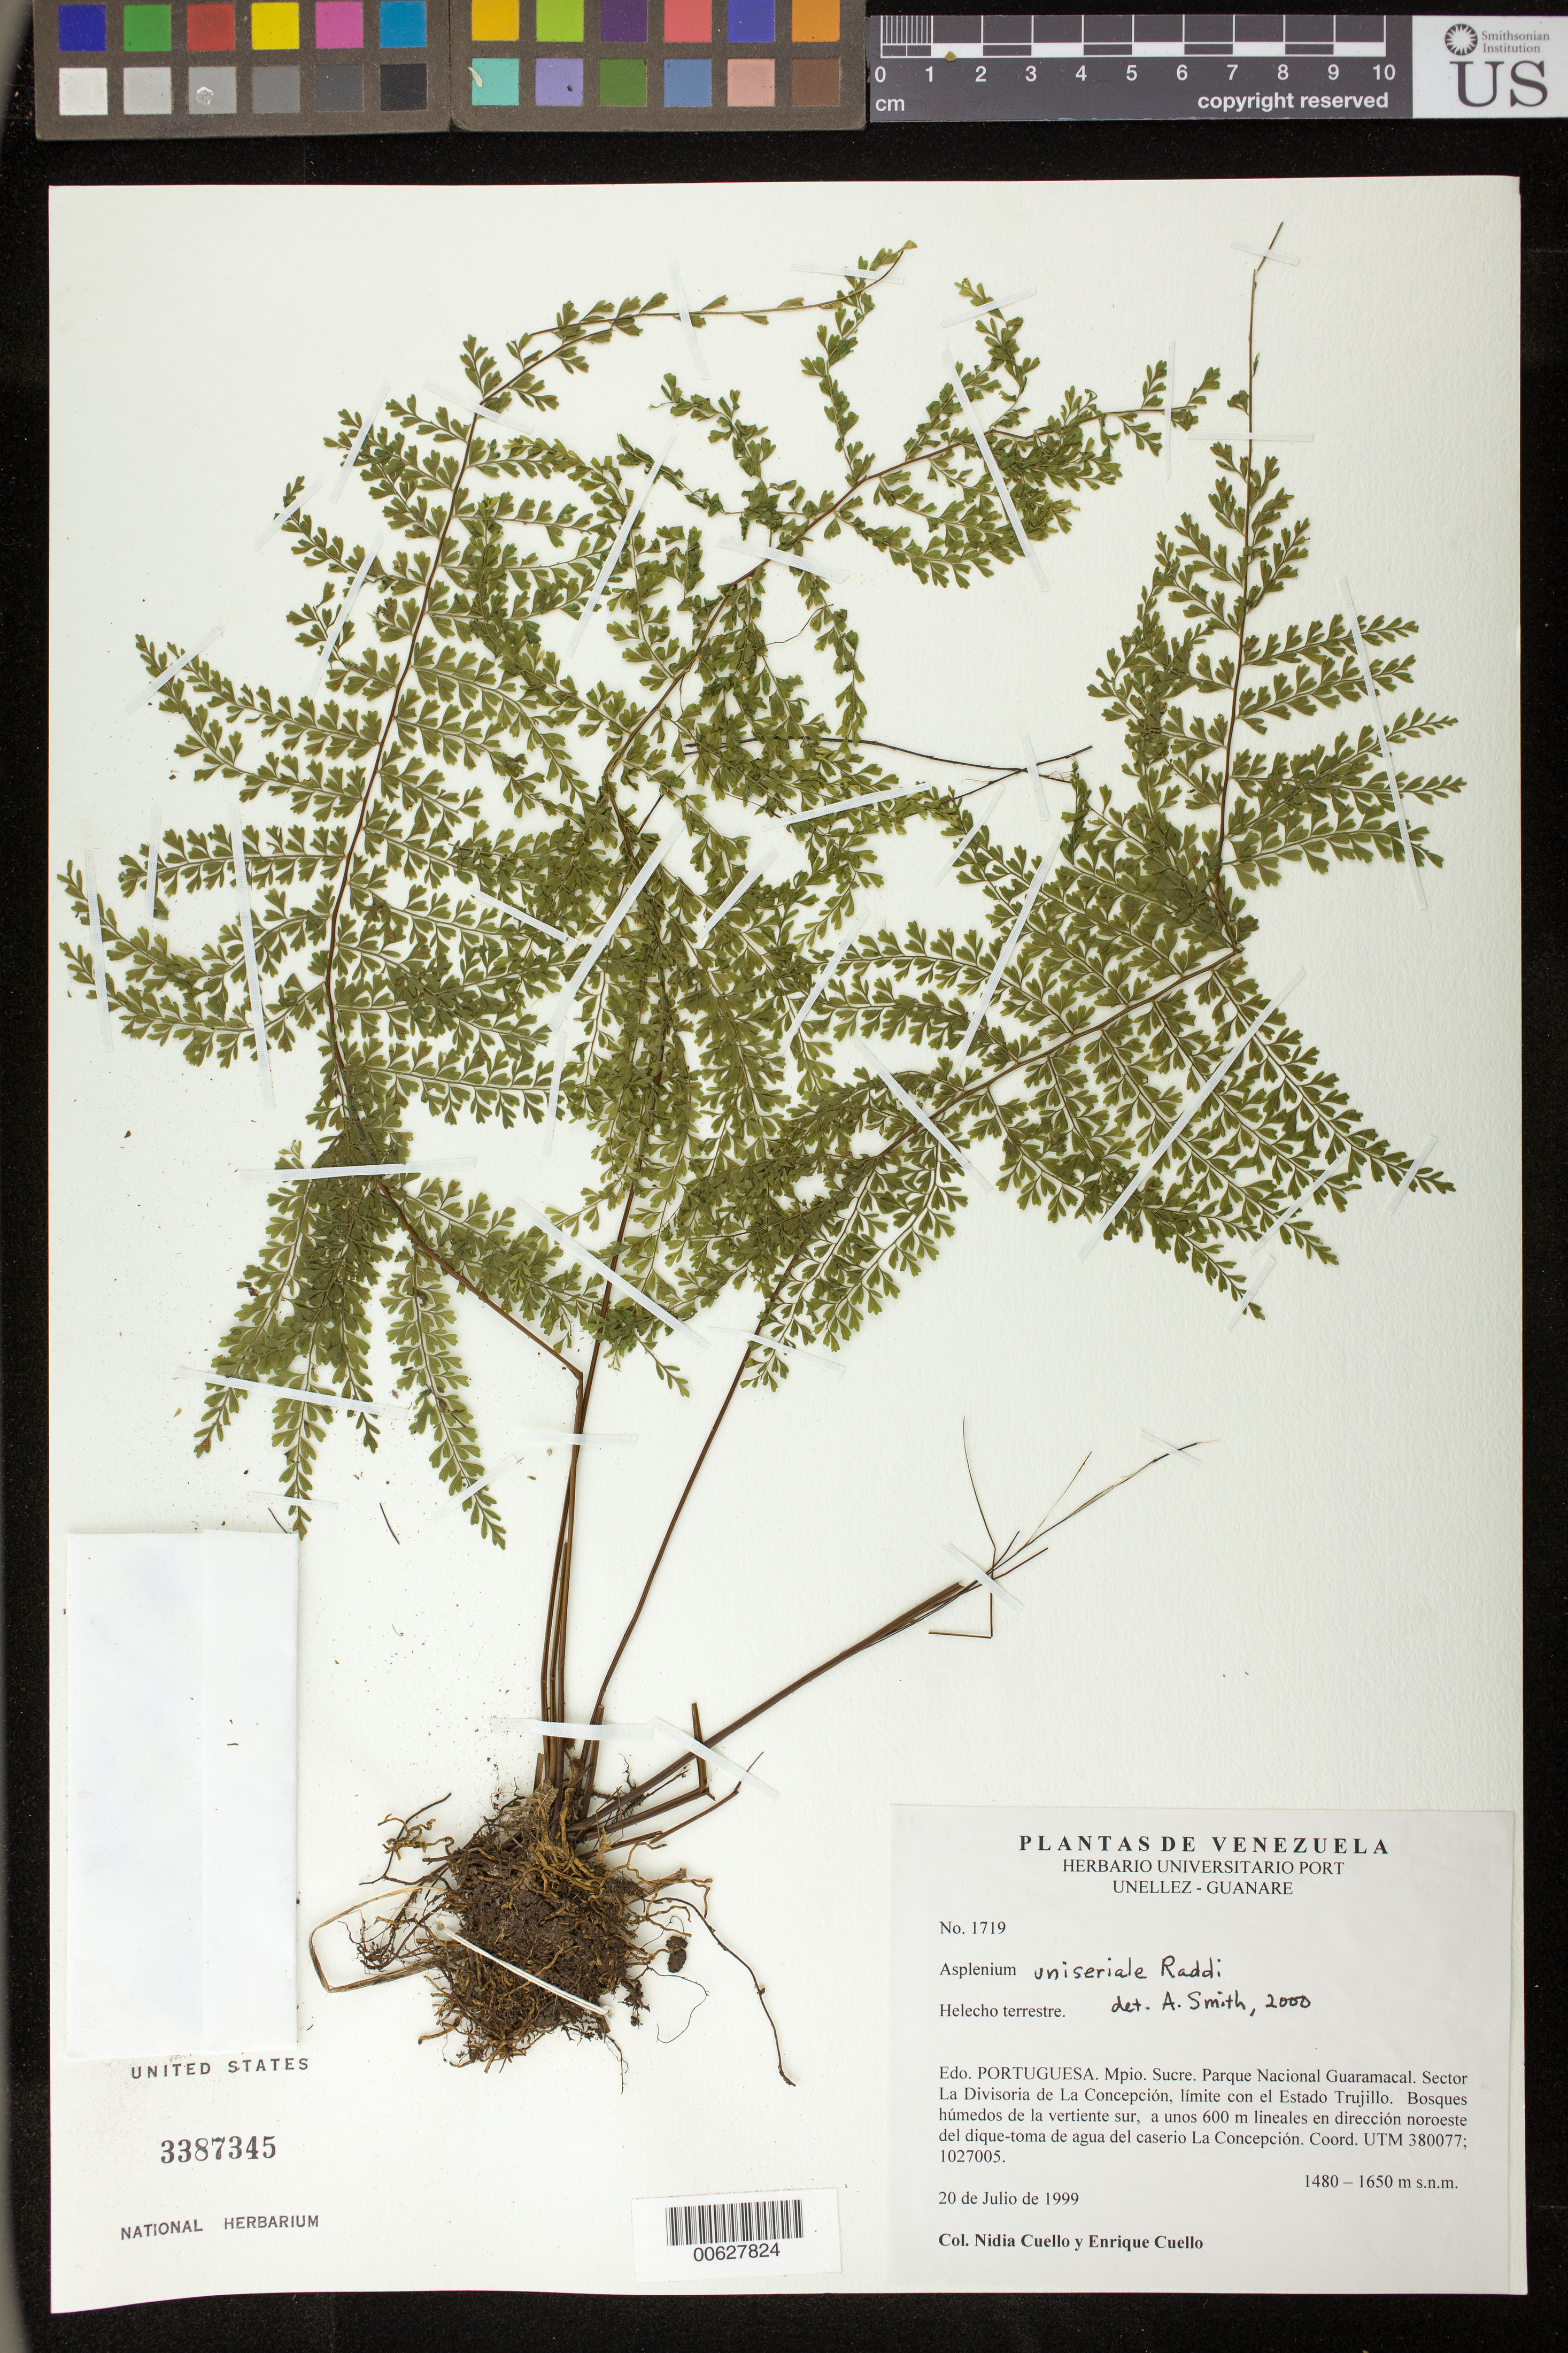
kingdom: Plantae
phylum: Tracheophyta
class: Polypodiopsida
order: Polypodiales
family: Aspleniaceae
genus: Asplenium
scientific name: Asplenium uniseriale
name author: Raddi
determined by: Smith, Alan R., (UC)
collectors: N. L. Cuello & E. Cuello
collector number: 1719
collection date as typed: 20 Jul 1999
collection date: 1999-07-20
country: Venezuela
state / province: Portuguesa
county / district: Sucre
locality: Parque Nacional Guaramacal. Sector La Divisoria de La Concepción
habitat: Bosque húmedos de la vertiente sur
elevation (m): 1480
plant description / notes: PORT, US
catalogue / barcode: US 3387345